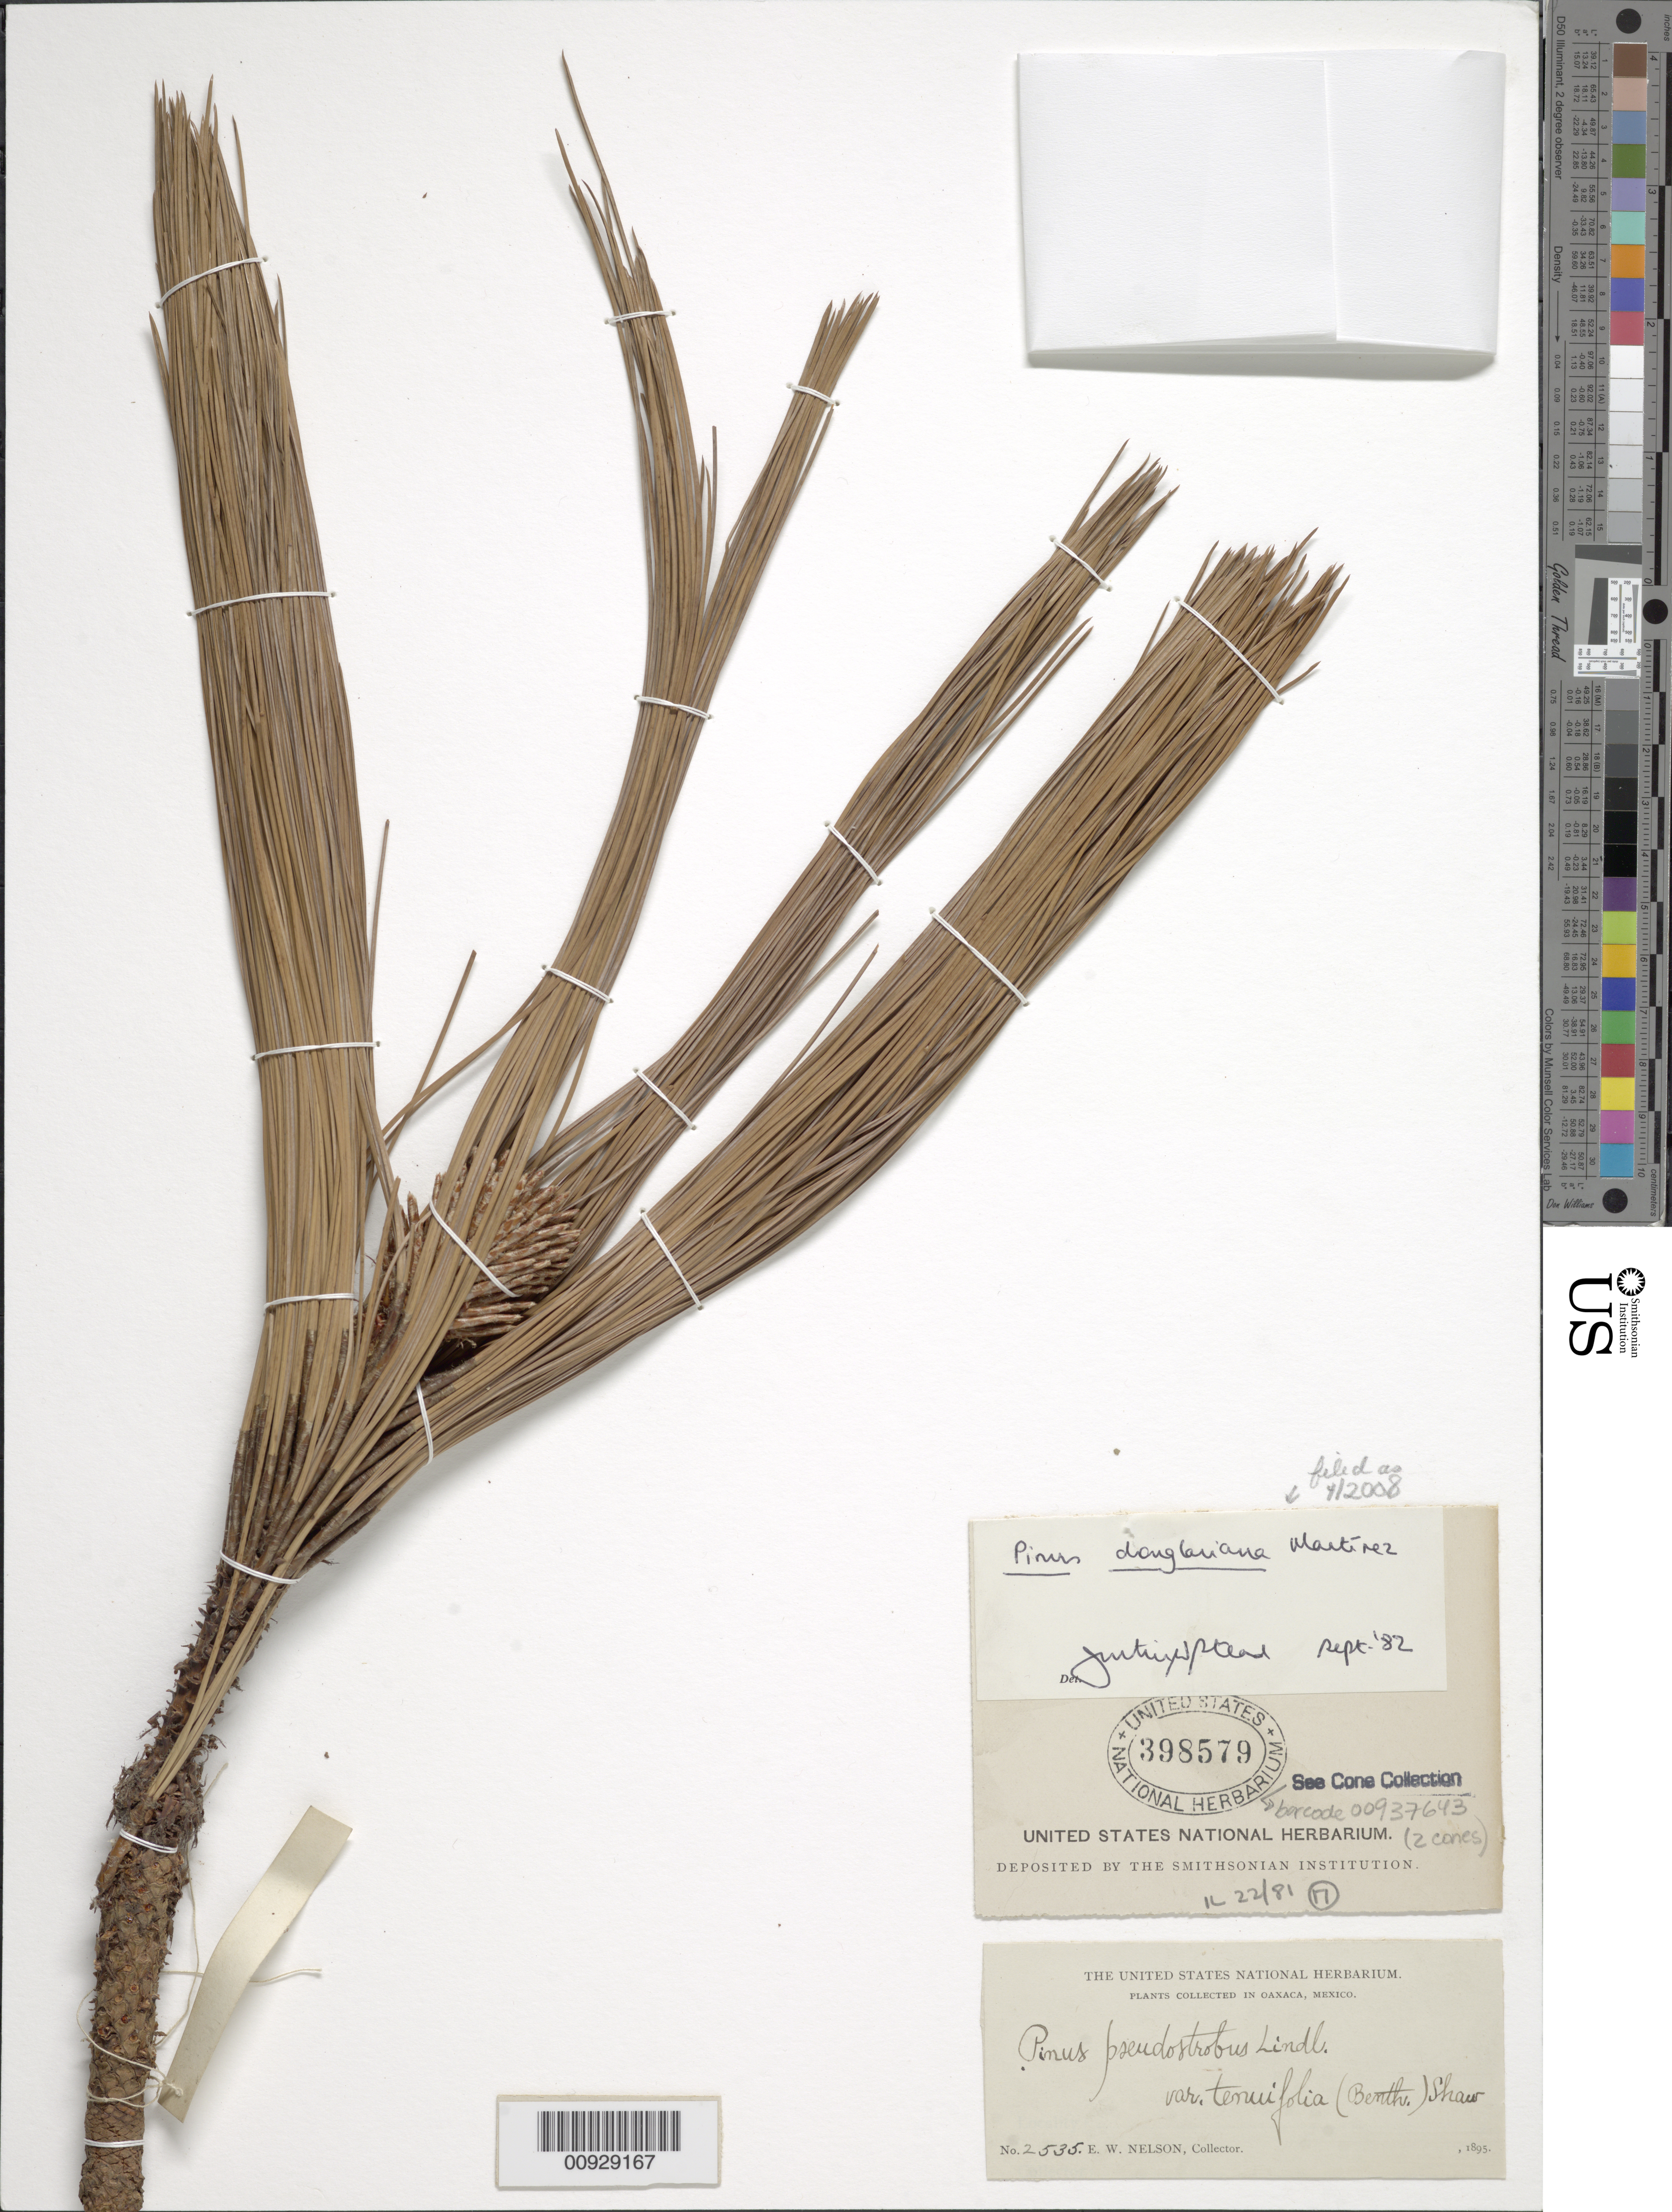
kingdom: Plantae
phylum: Tracheophyta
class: Pinopsida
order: Pinales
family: Pinaceae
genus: Pinus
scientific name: Pinus douglasiana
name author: Martínez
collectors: E. W. Nelson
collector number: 2535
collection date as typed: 1895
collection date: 1895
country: Mexico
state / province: Oaxaca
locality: Edo. Oaxaca.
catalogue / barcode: US 398579